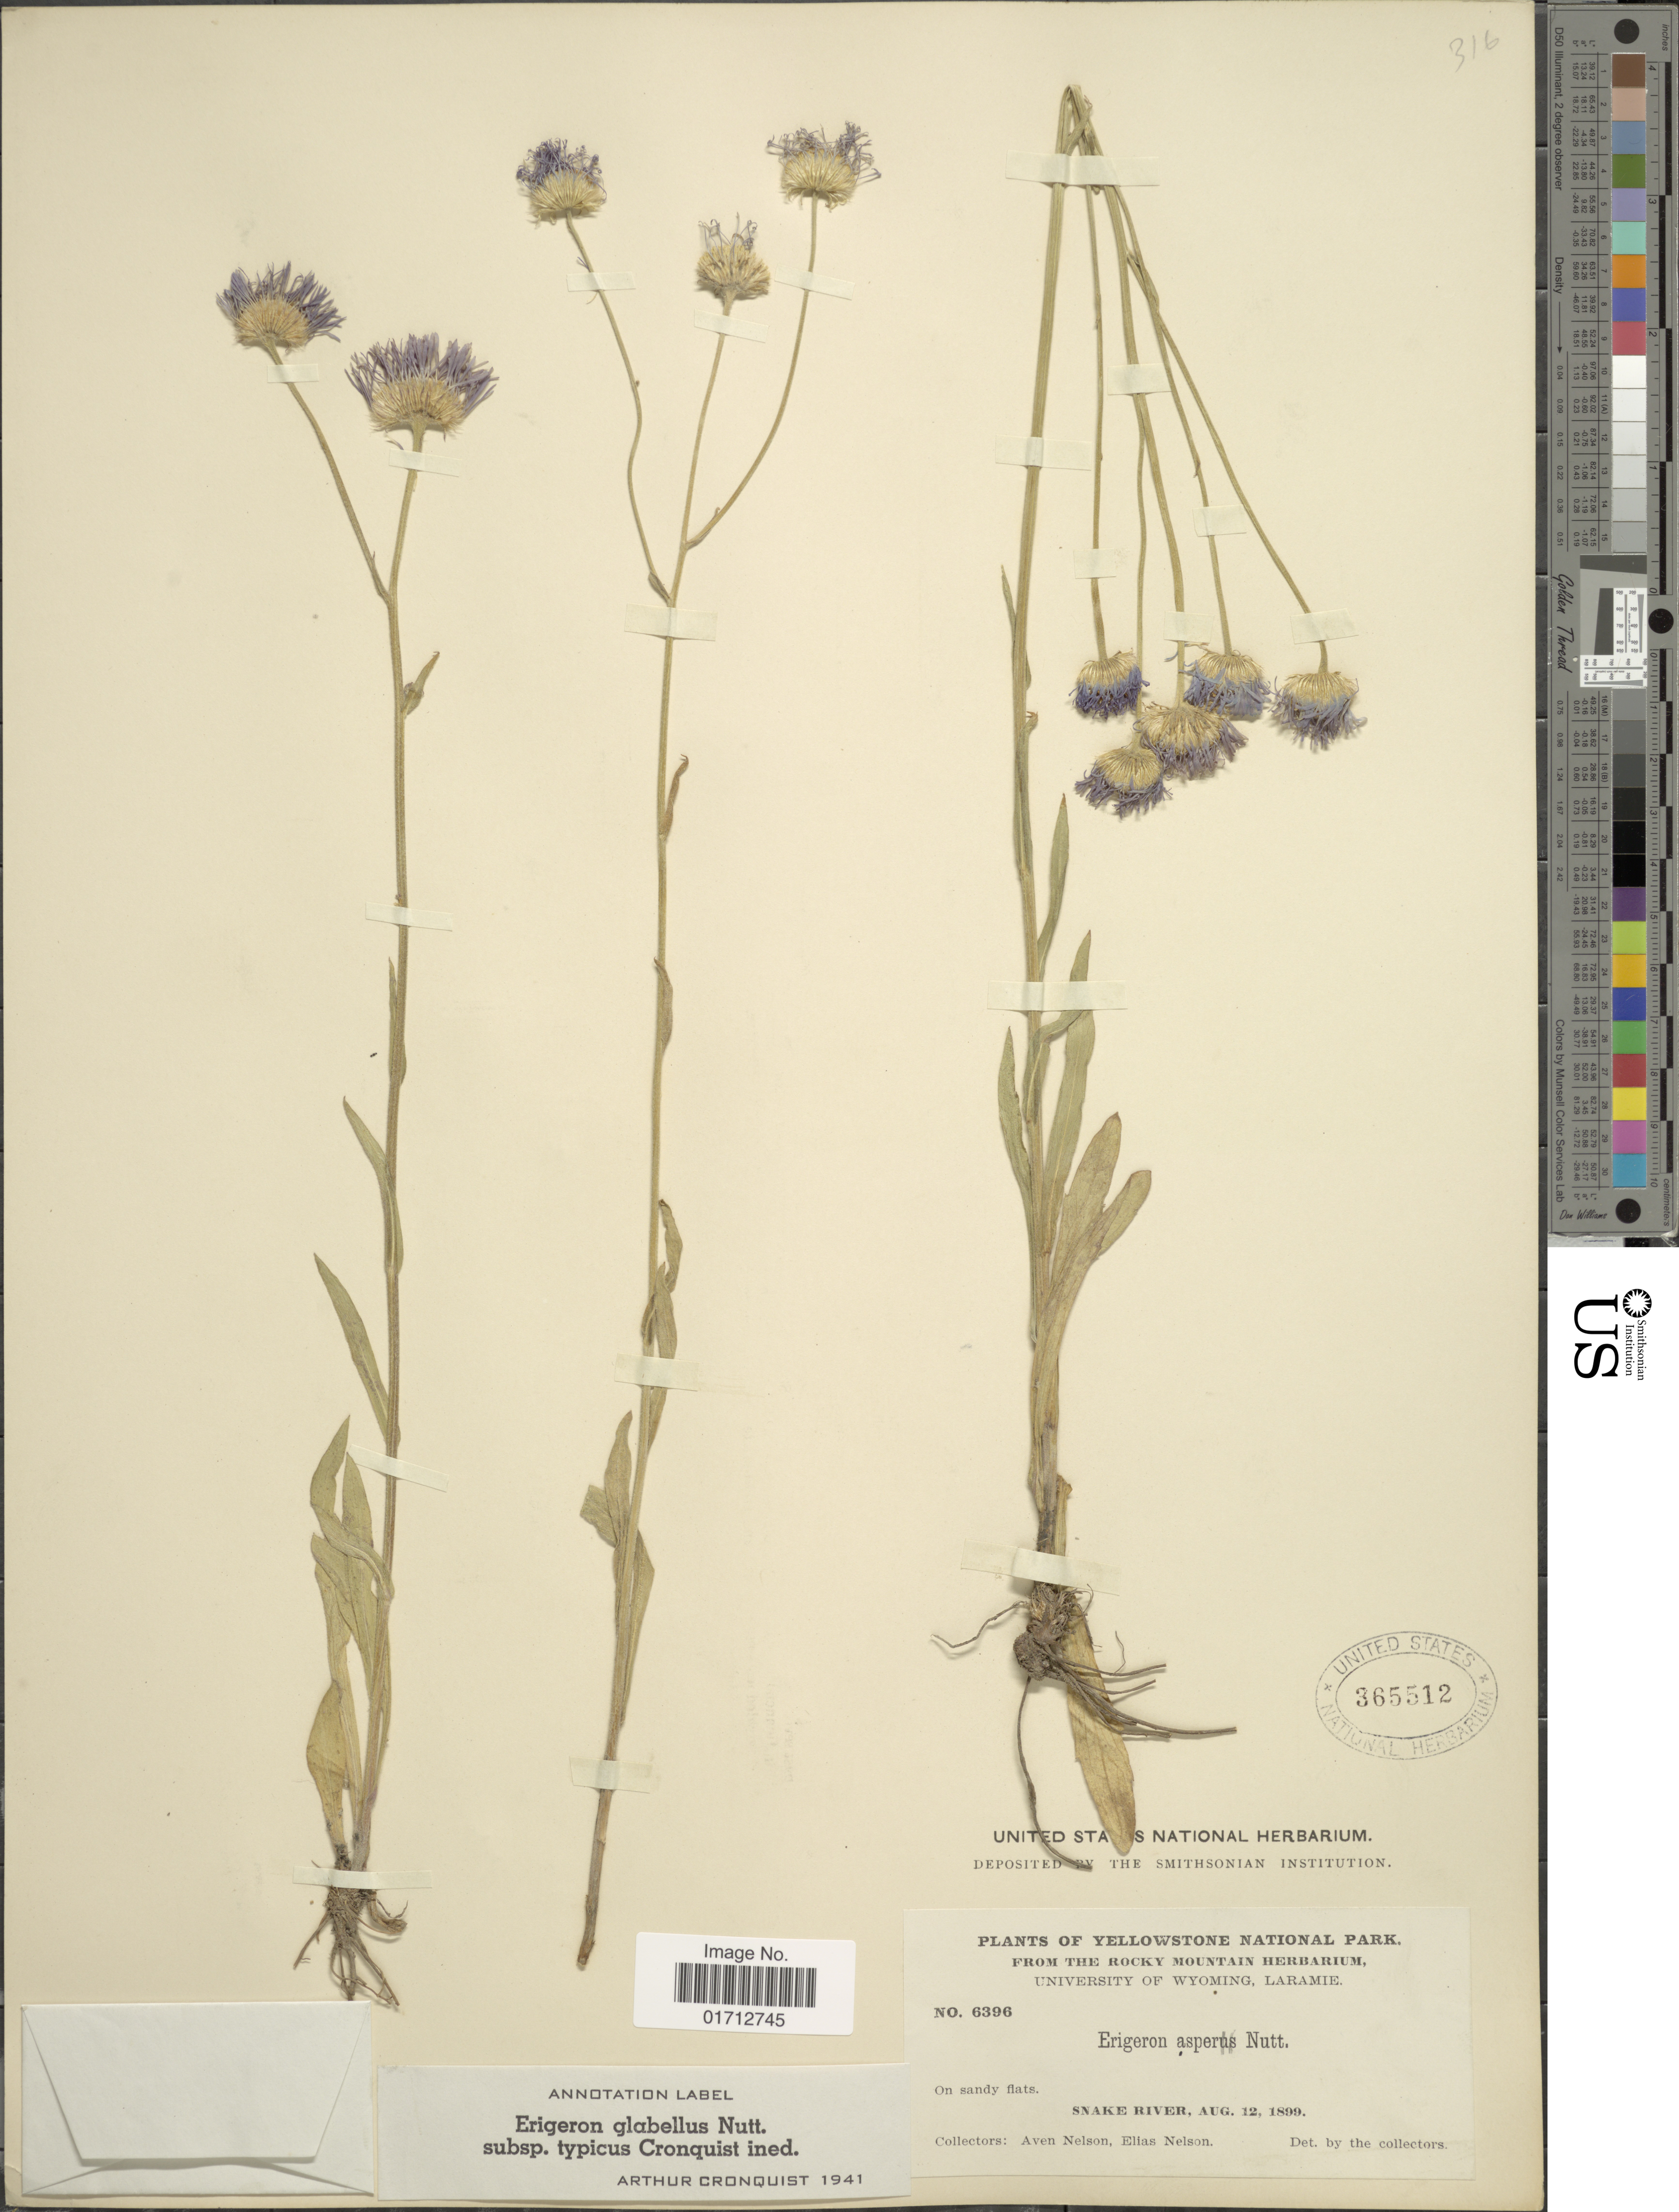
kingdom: Plantae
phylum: Tracheophyta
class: Magnoliopsida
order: Asterales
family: Asteraceae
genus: Erigeron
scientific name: Erigeron glabellus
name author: Nutt.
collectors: A. Nelson & E. Nelson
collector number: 6396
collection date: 1899-08-12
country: United States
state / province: Wyoming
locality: Yellowstone National Park, Snake River.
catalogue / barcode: US 365512